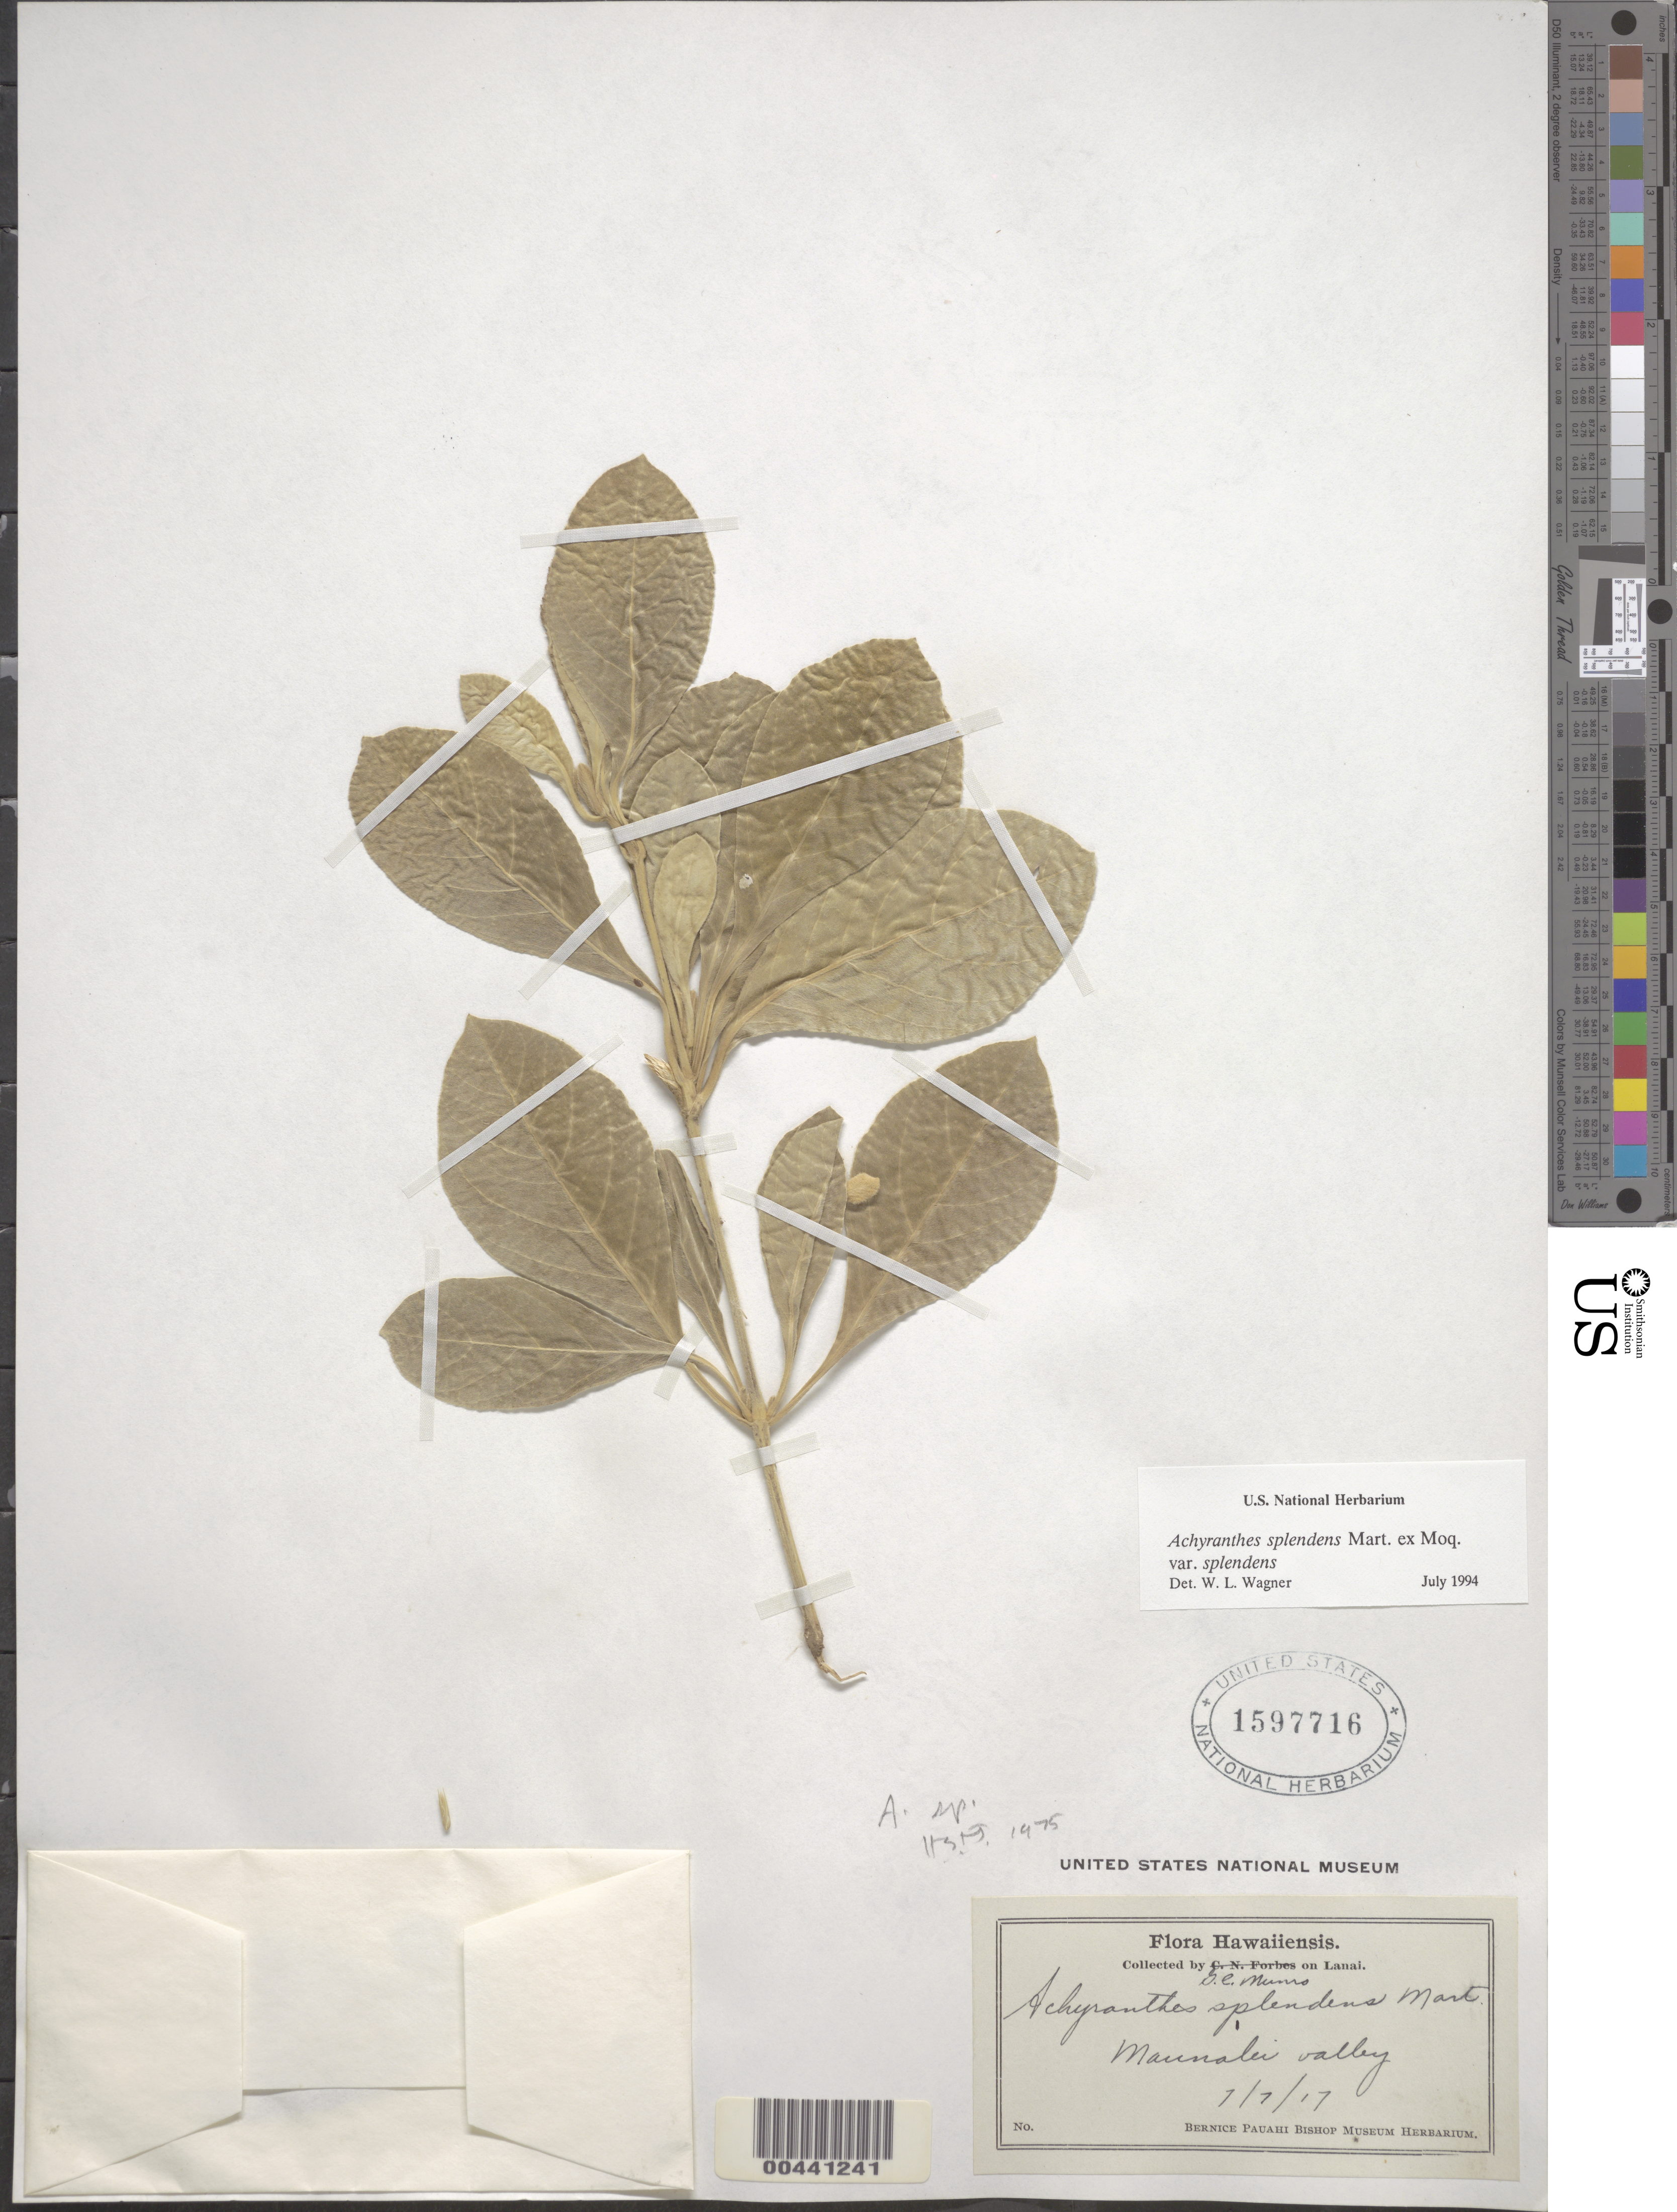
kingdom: Plantae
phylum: Tracheophyta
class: Magnoliopsida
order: Caryophyllales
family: Amaranthaceae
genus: Achyranthes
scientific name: Achyranthes splendens var. splendens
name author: Mart. ex Moq.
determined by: Wagner, W. L., (BOT), Smithsonian Institution - National Museum of Natural History (UNITED STATES)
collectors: G. C. Munro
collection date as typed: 7 Jul 1917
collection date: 1917-07-07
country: United States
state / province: Hawaii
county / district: Maui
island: Lana'i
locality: Maunalei valley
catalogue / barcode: US 1597716